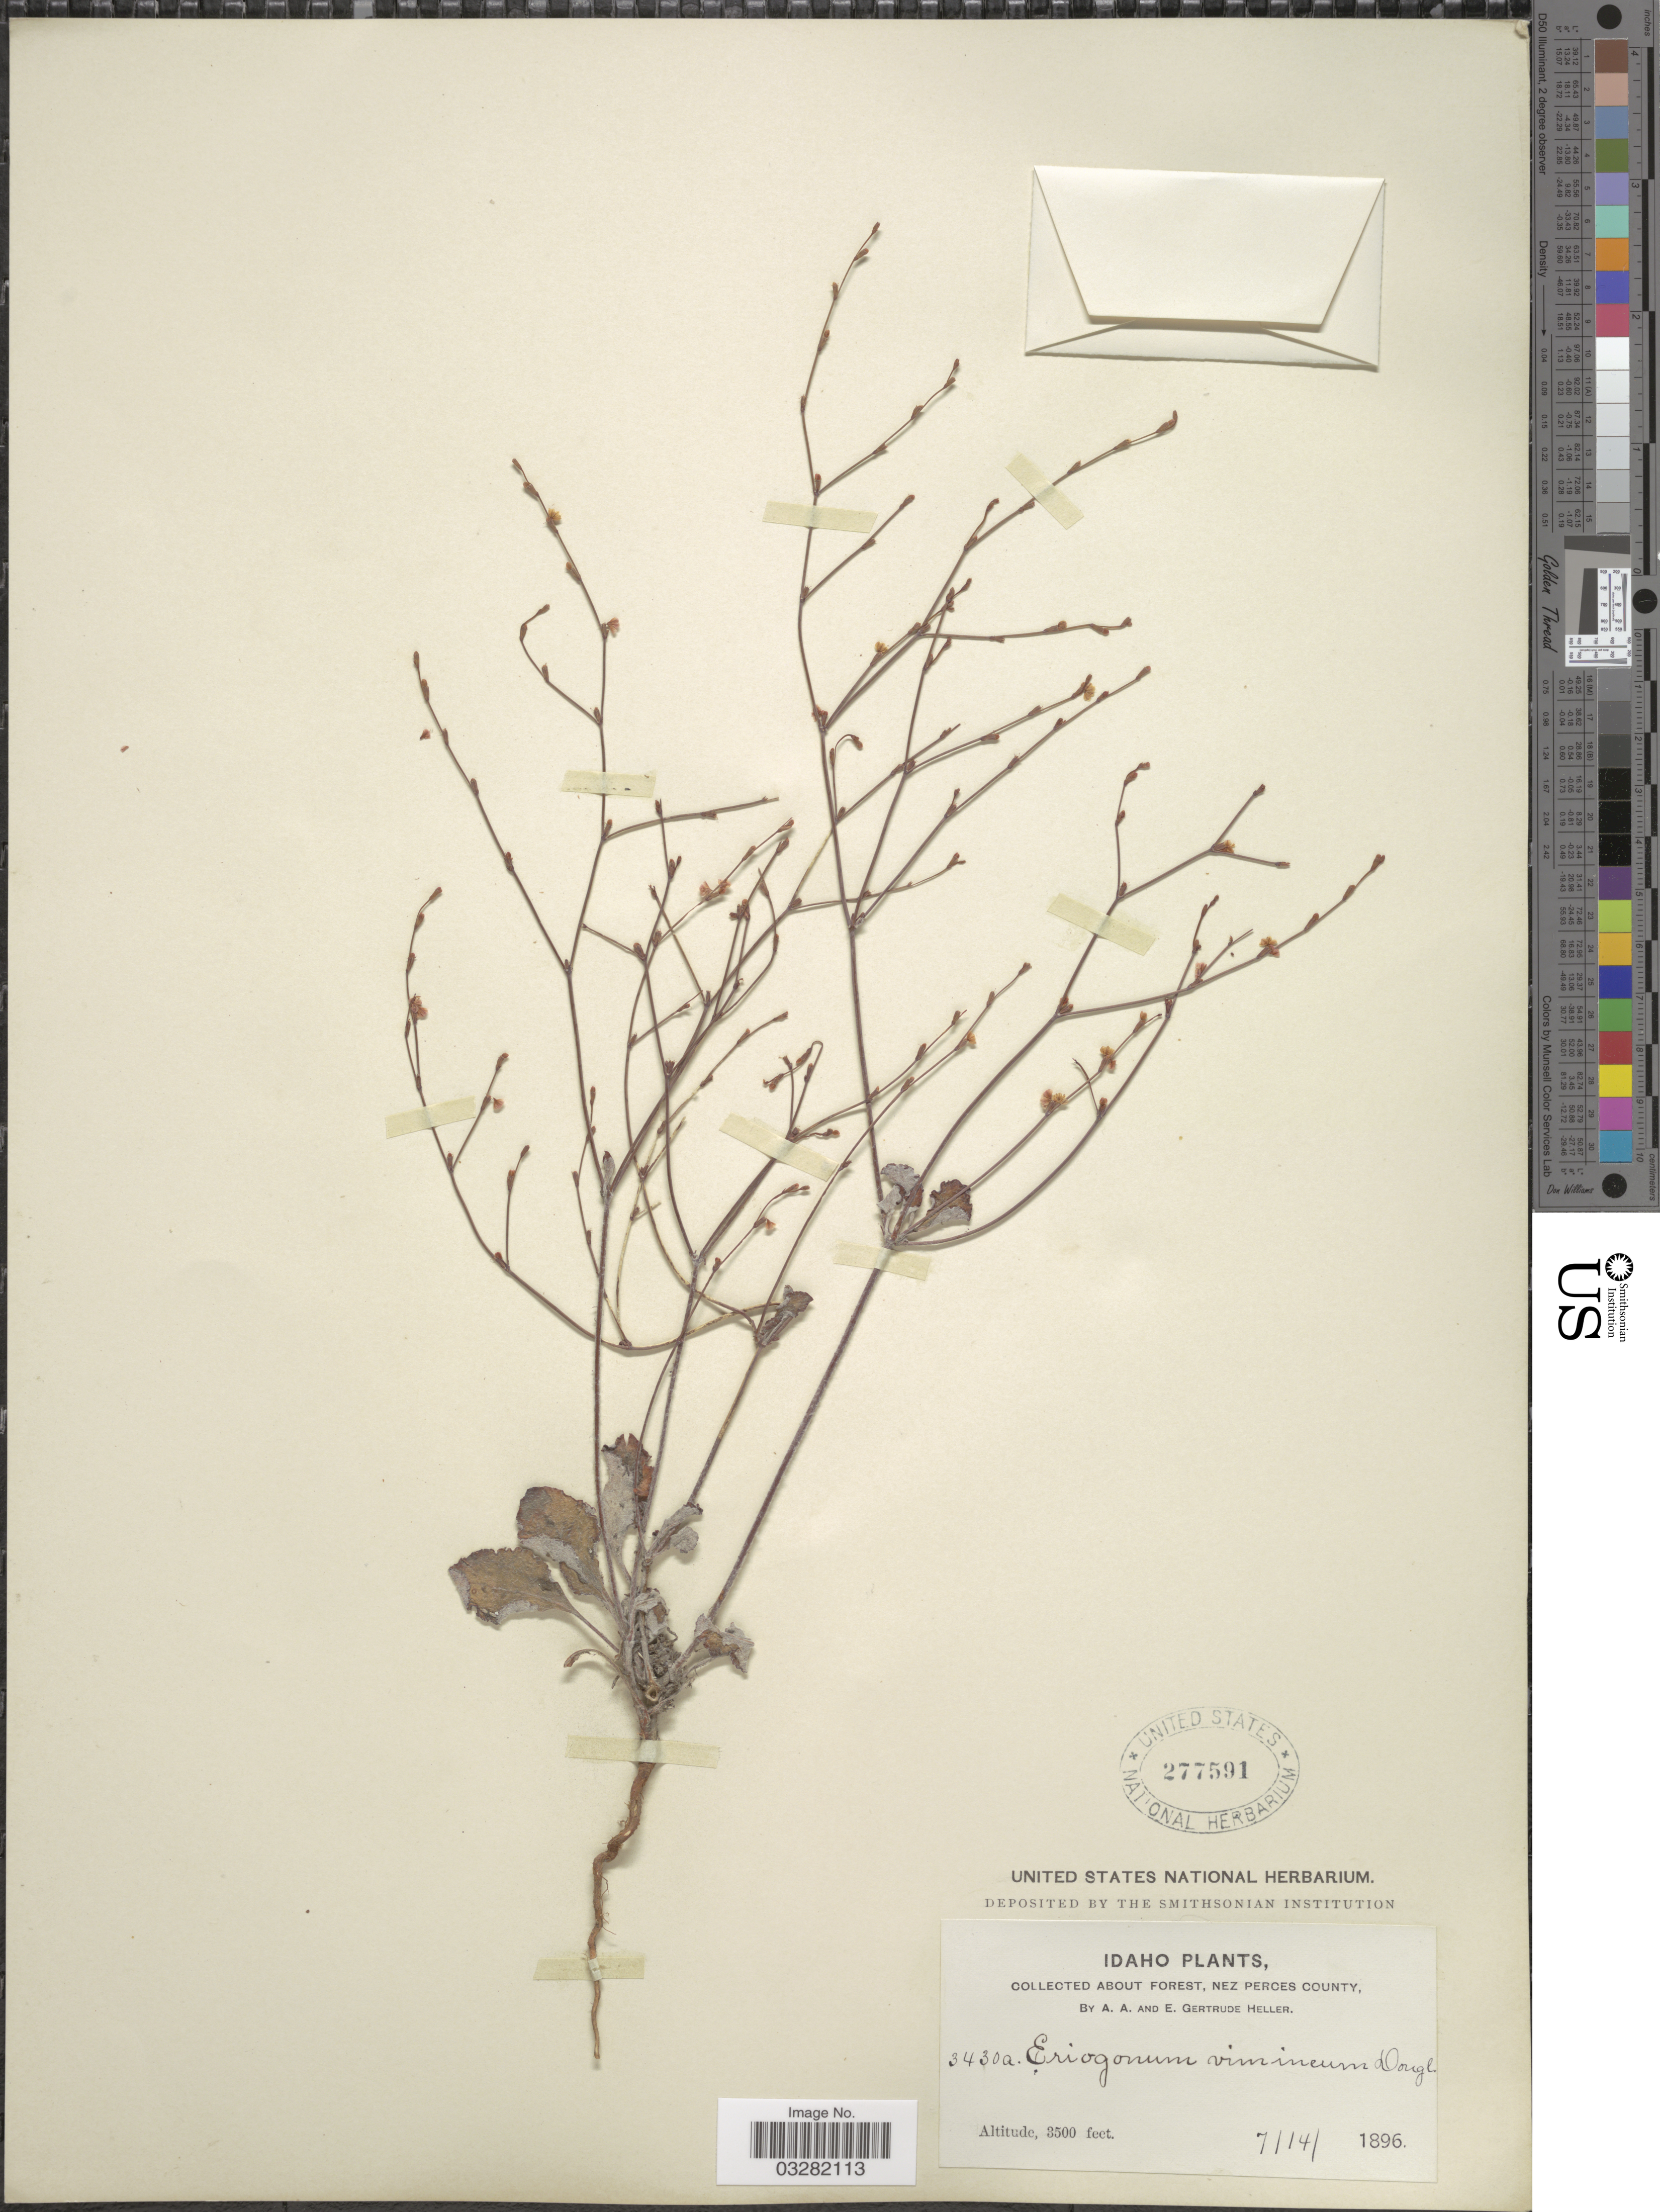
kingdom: Plantae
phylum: Tracheophyta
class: Magnoliopsida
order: Caryophyllales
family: Polygonaceae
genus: Eriogonum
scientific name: Eriogonum vimineum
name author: Douglas ex Benth.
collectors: A. A. Heller & E. G. Heller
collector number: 3430a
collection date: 1896-07-14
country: United States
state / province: Idaho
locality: About Forest, Nez Perces County.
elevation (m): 1067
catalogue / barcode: US 277591